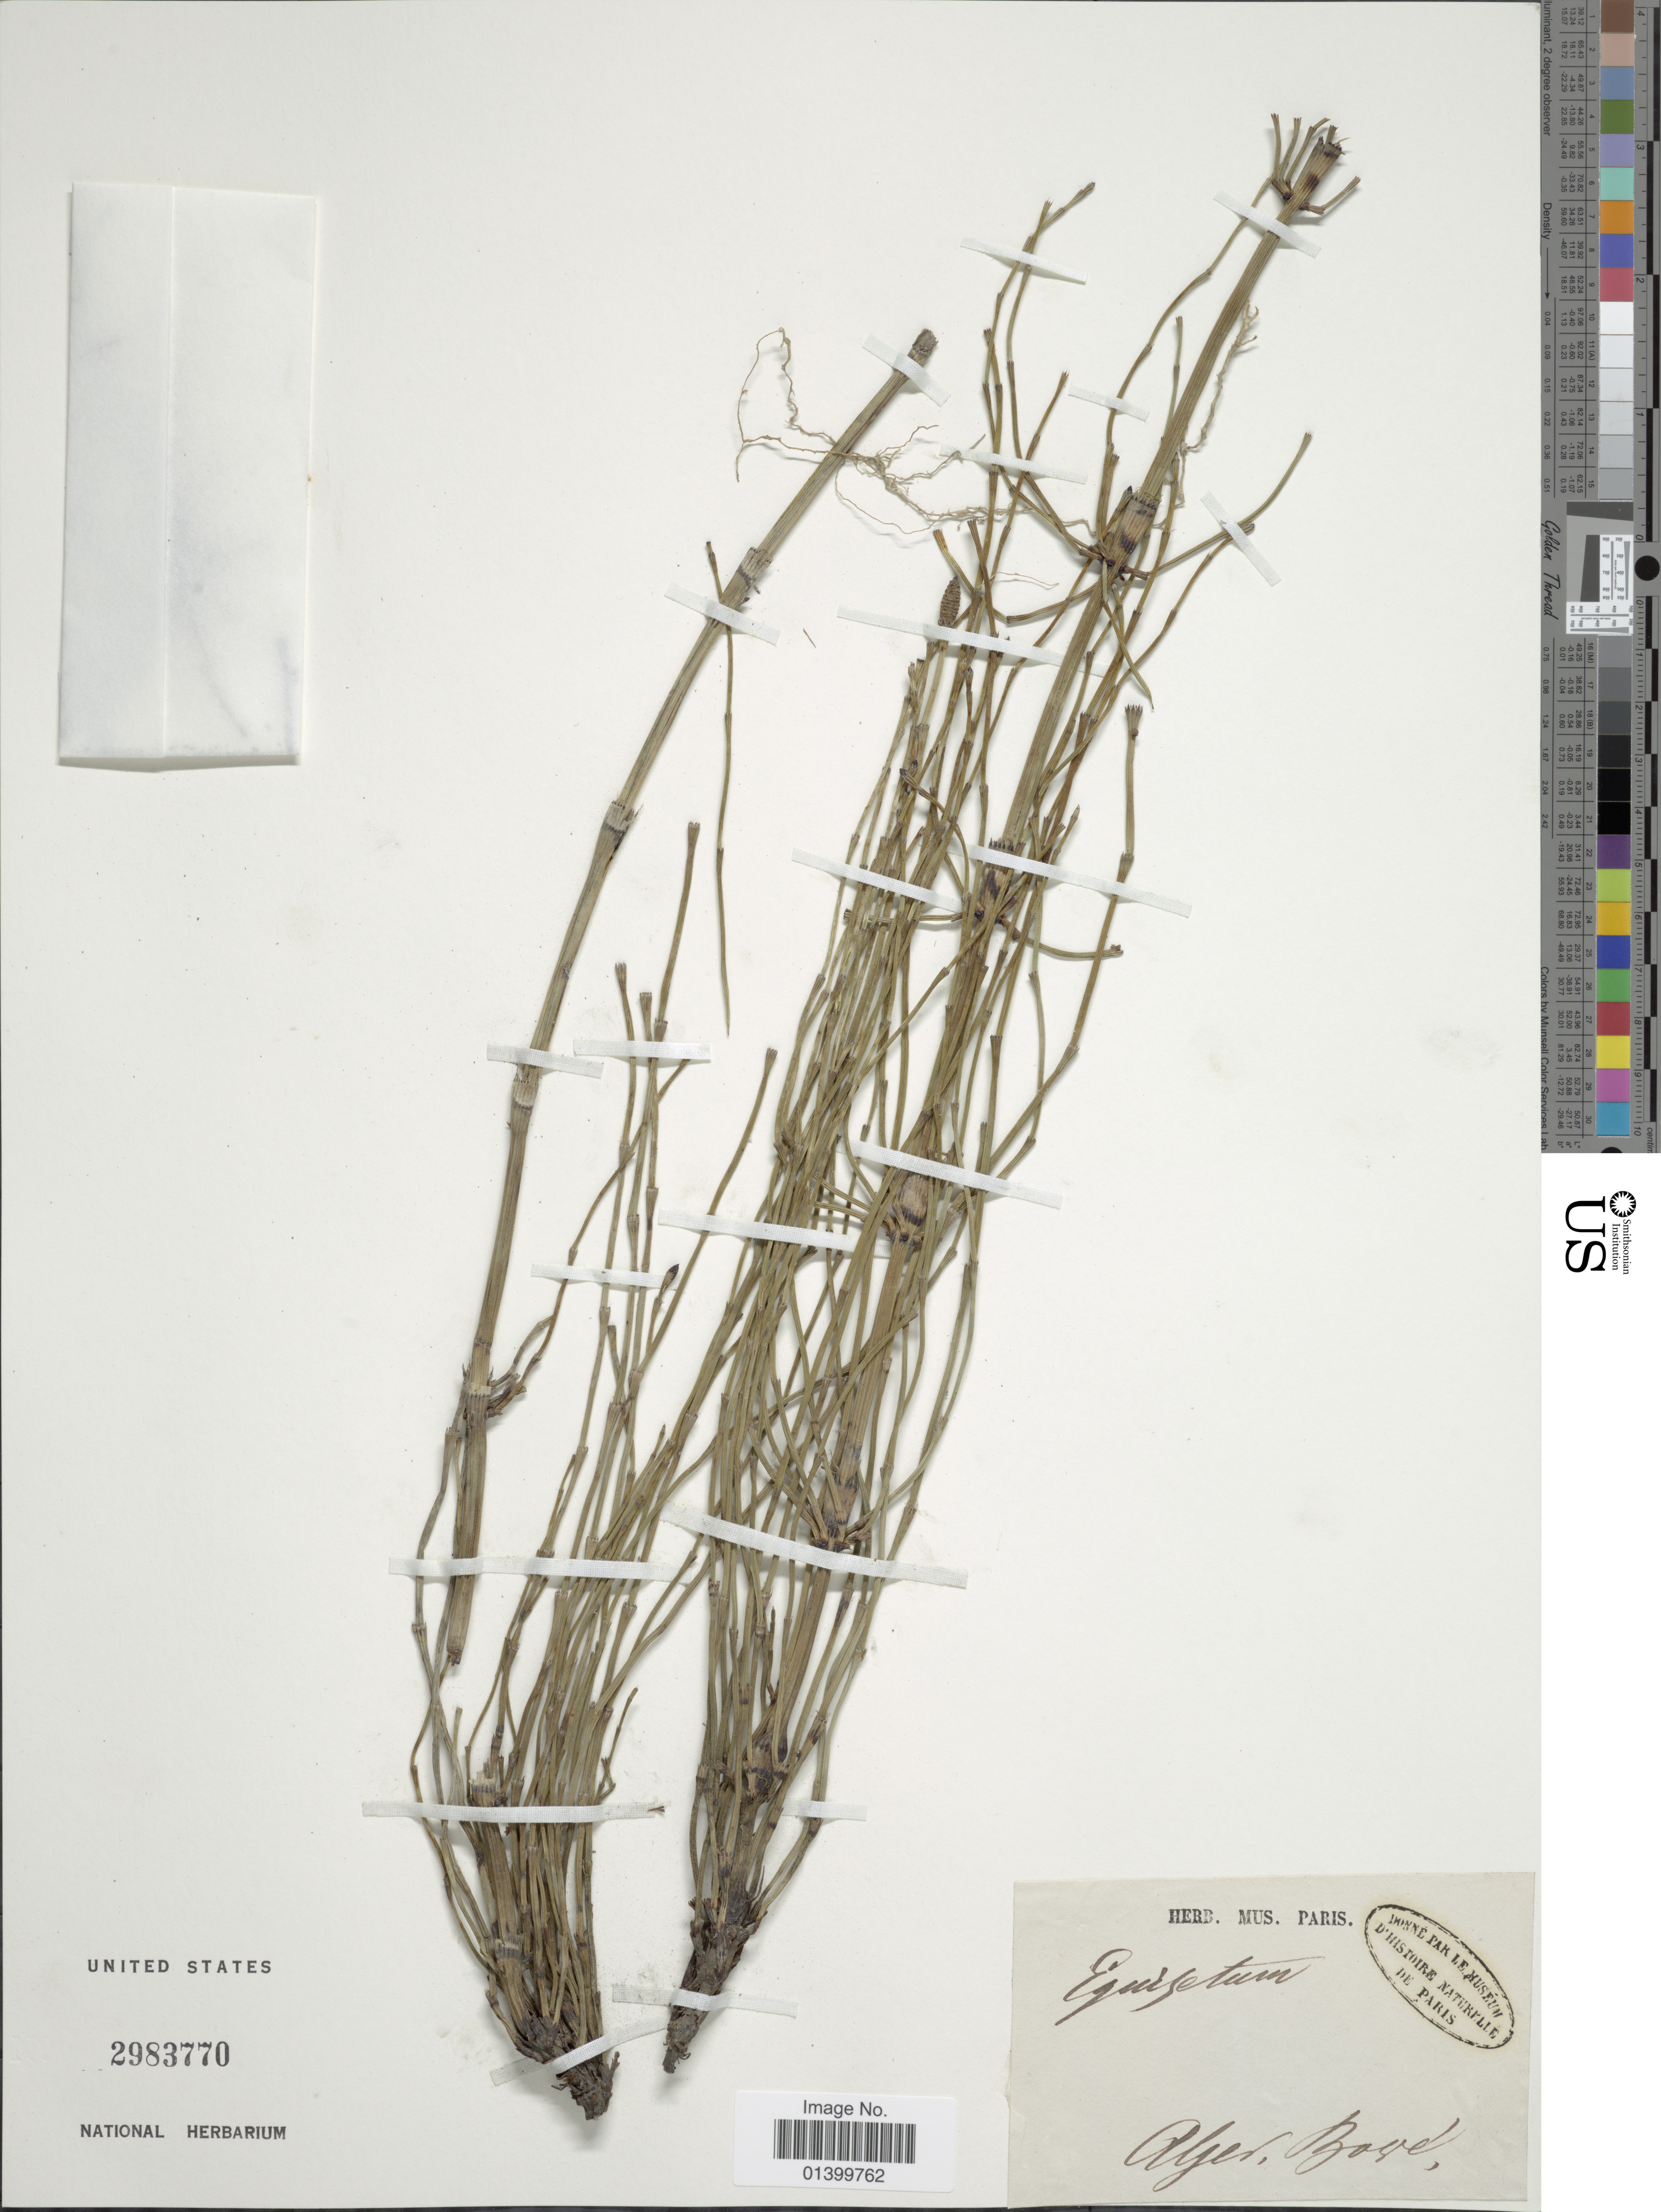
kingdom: Plantae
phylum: Tracheophyta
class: Polypodiopsida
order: Equisetales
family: Equisetaceae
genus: Equisetum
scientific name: Equisetum ramosissimum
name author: Desf.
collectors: Bové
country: Algeria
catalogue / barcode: US 2983770